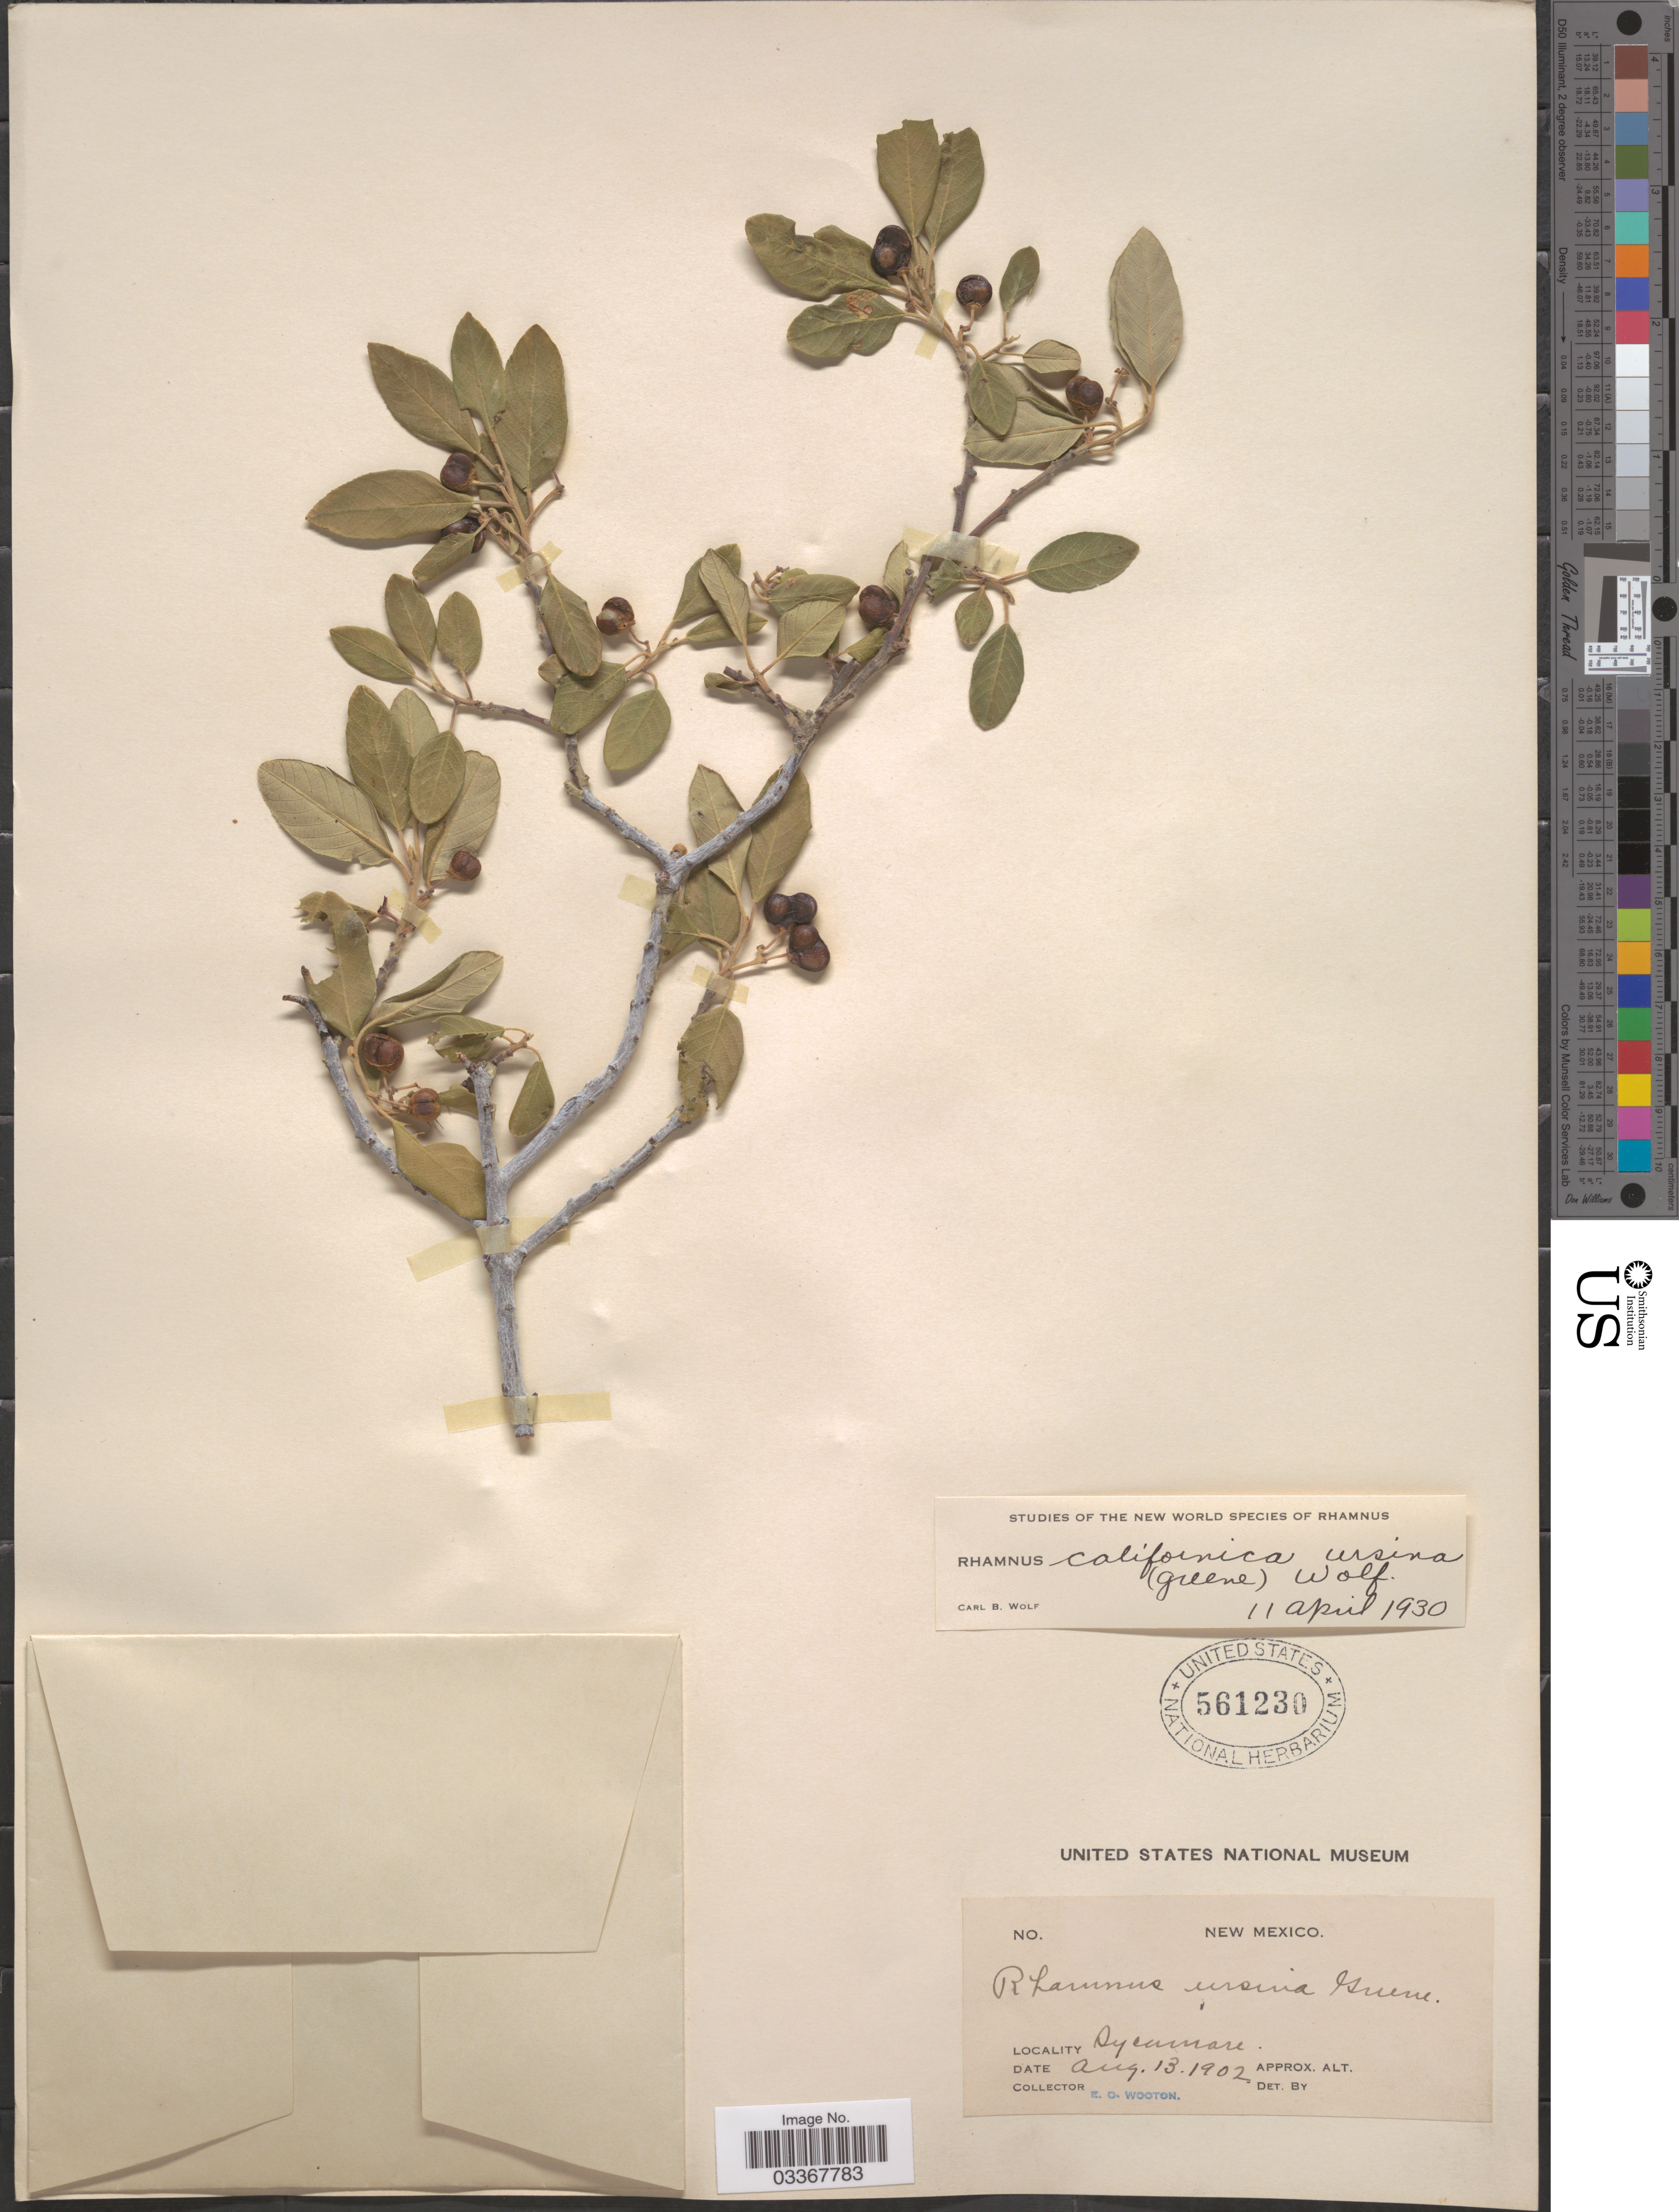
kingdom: Plantae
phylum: Tracheophyta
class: Magnoliopsida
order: Rosales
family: Rhamnaceae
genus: Frangula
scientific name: Frangula californica subsp. ursina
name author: (Greene) Kartesz & Gandhi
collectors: E. O. Wooton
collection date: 1902-08-13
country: United States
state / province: New Mexico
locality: Sycamore.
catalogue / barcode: US 561230